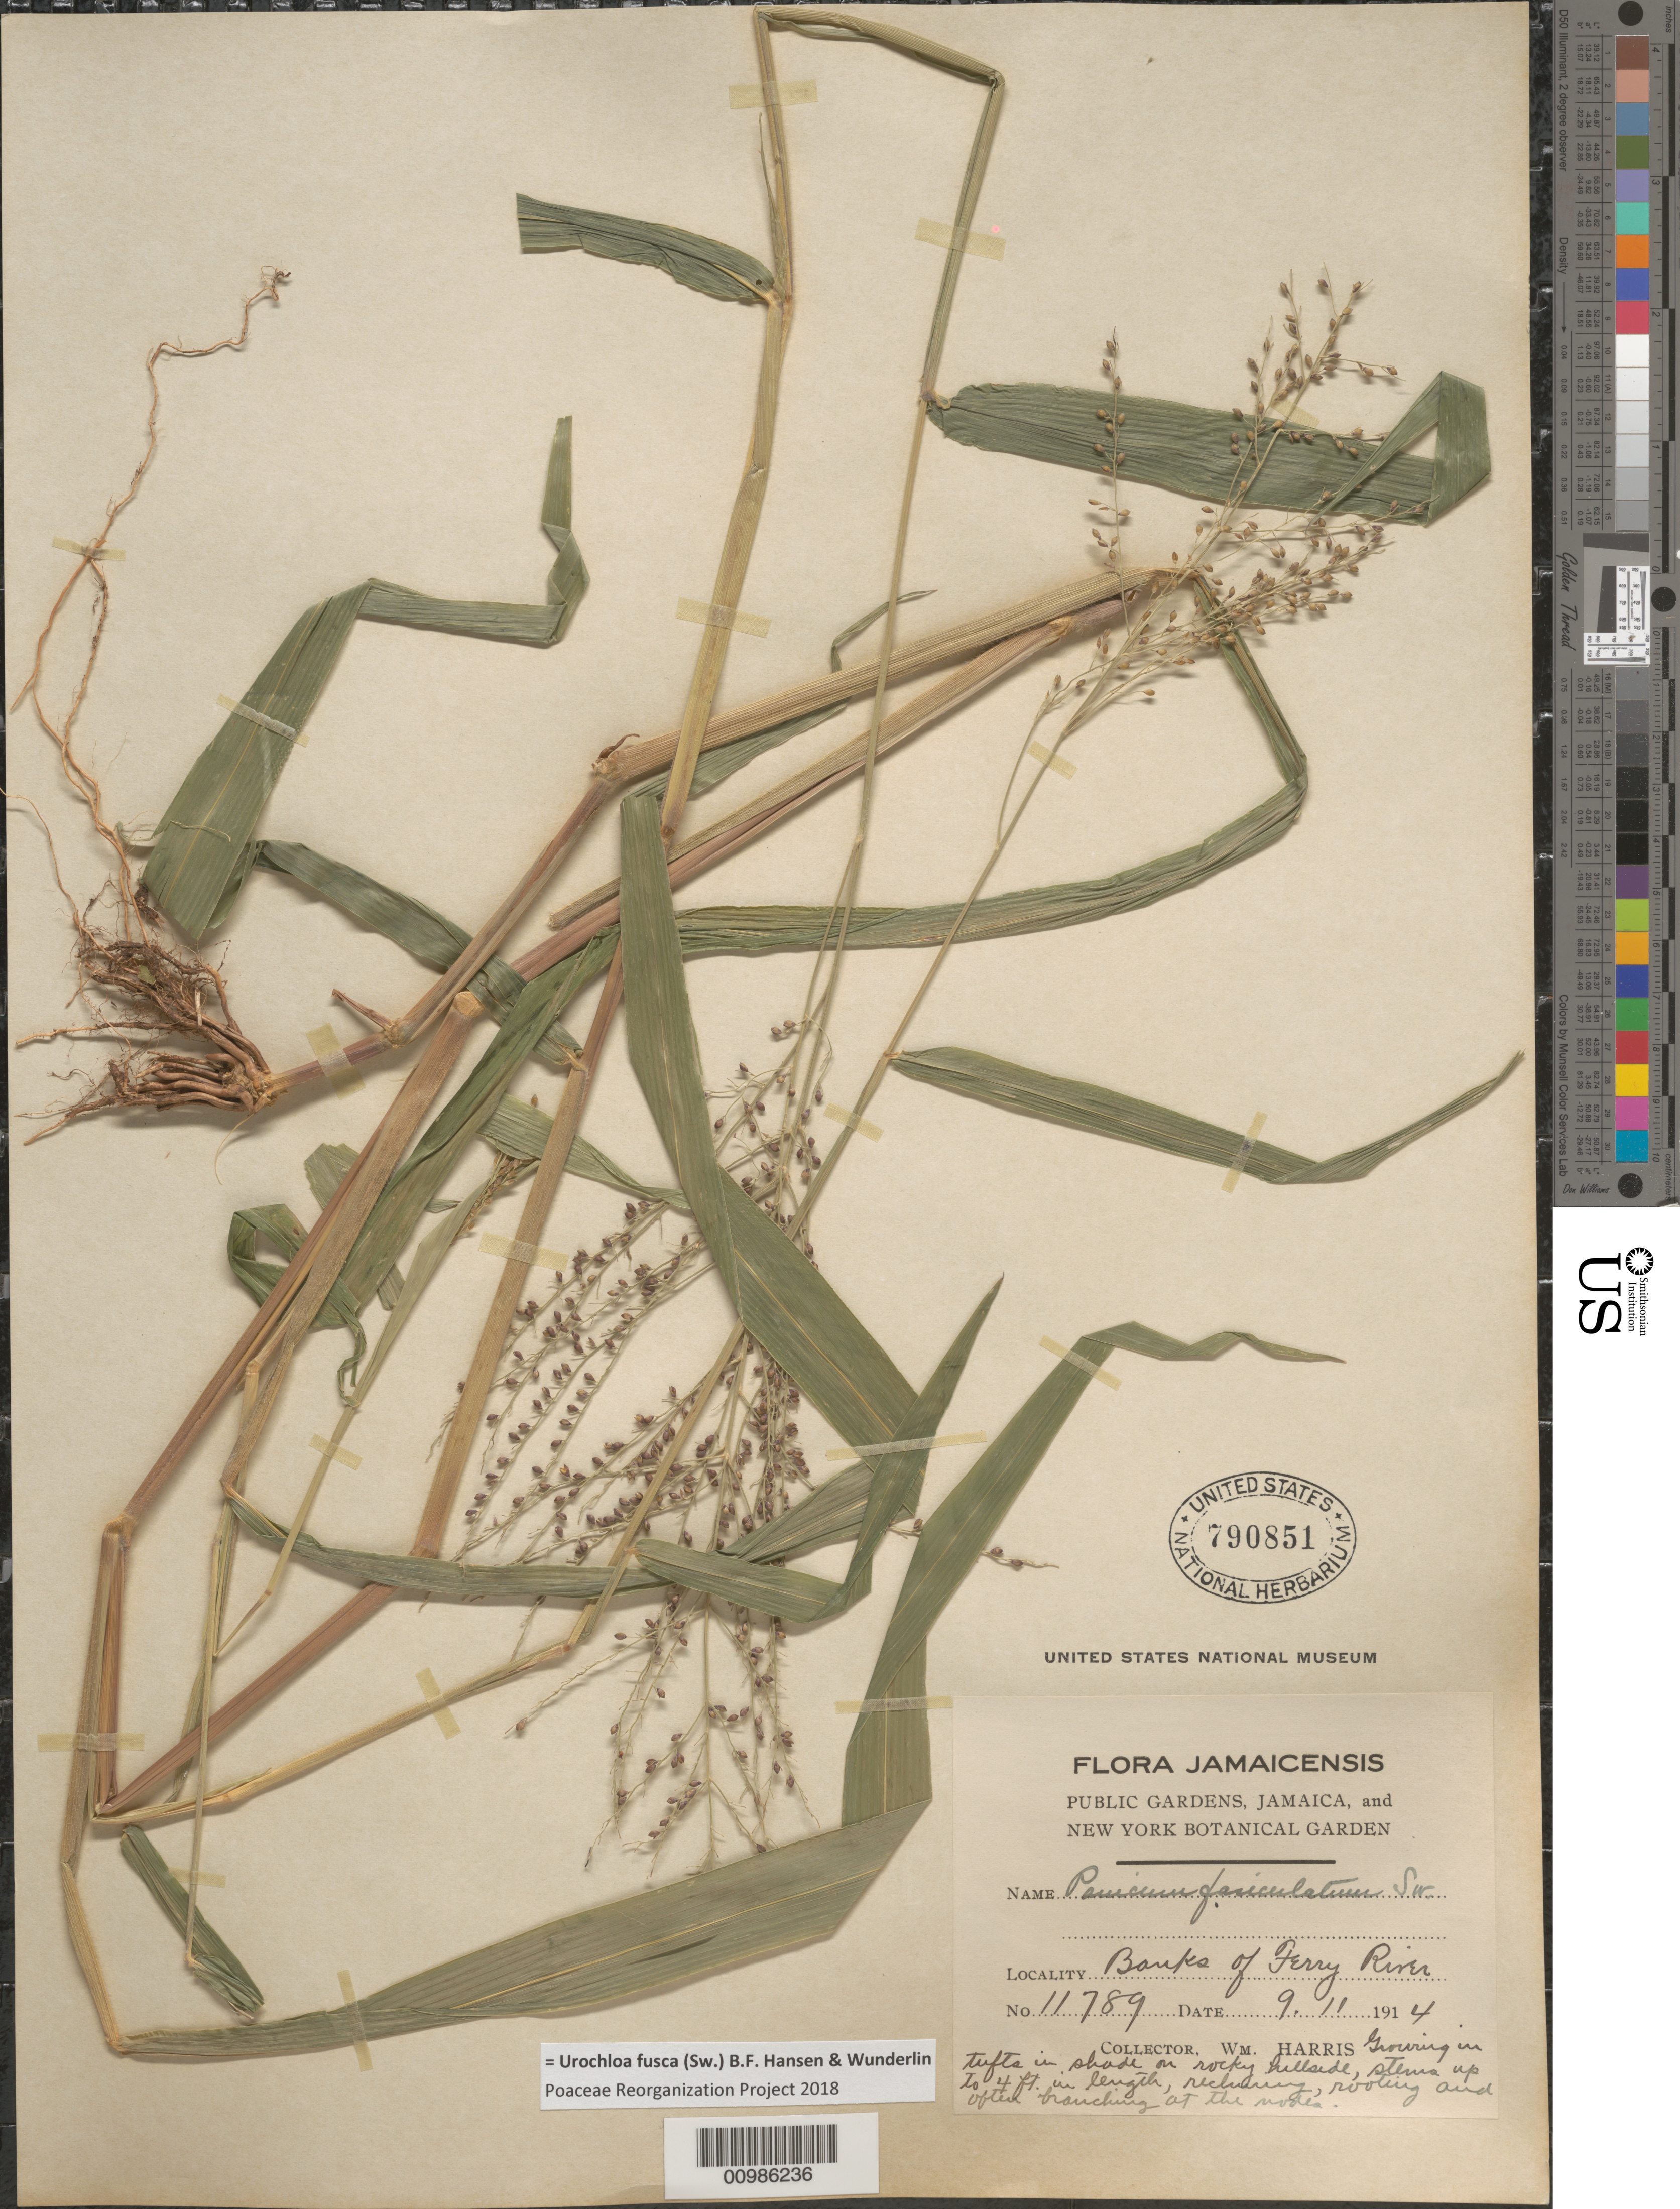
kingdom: Plantae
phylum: Tracheophyta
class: Liliopsida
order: Poales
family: Poaceae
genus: Brachiaria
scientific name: Brachiaria fasciculata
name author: (Sw.) Parodi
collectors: W. H. Harris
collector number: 11789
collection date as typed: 11 Sep 1914 or 09 Nov 1914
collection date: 1914-09-11 or 1914-11-09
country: Jamaica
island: Jamaica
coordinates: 0 N, 0 E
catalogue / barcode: US 790851